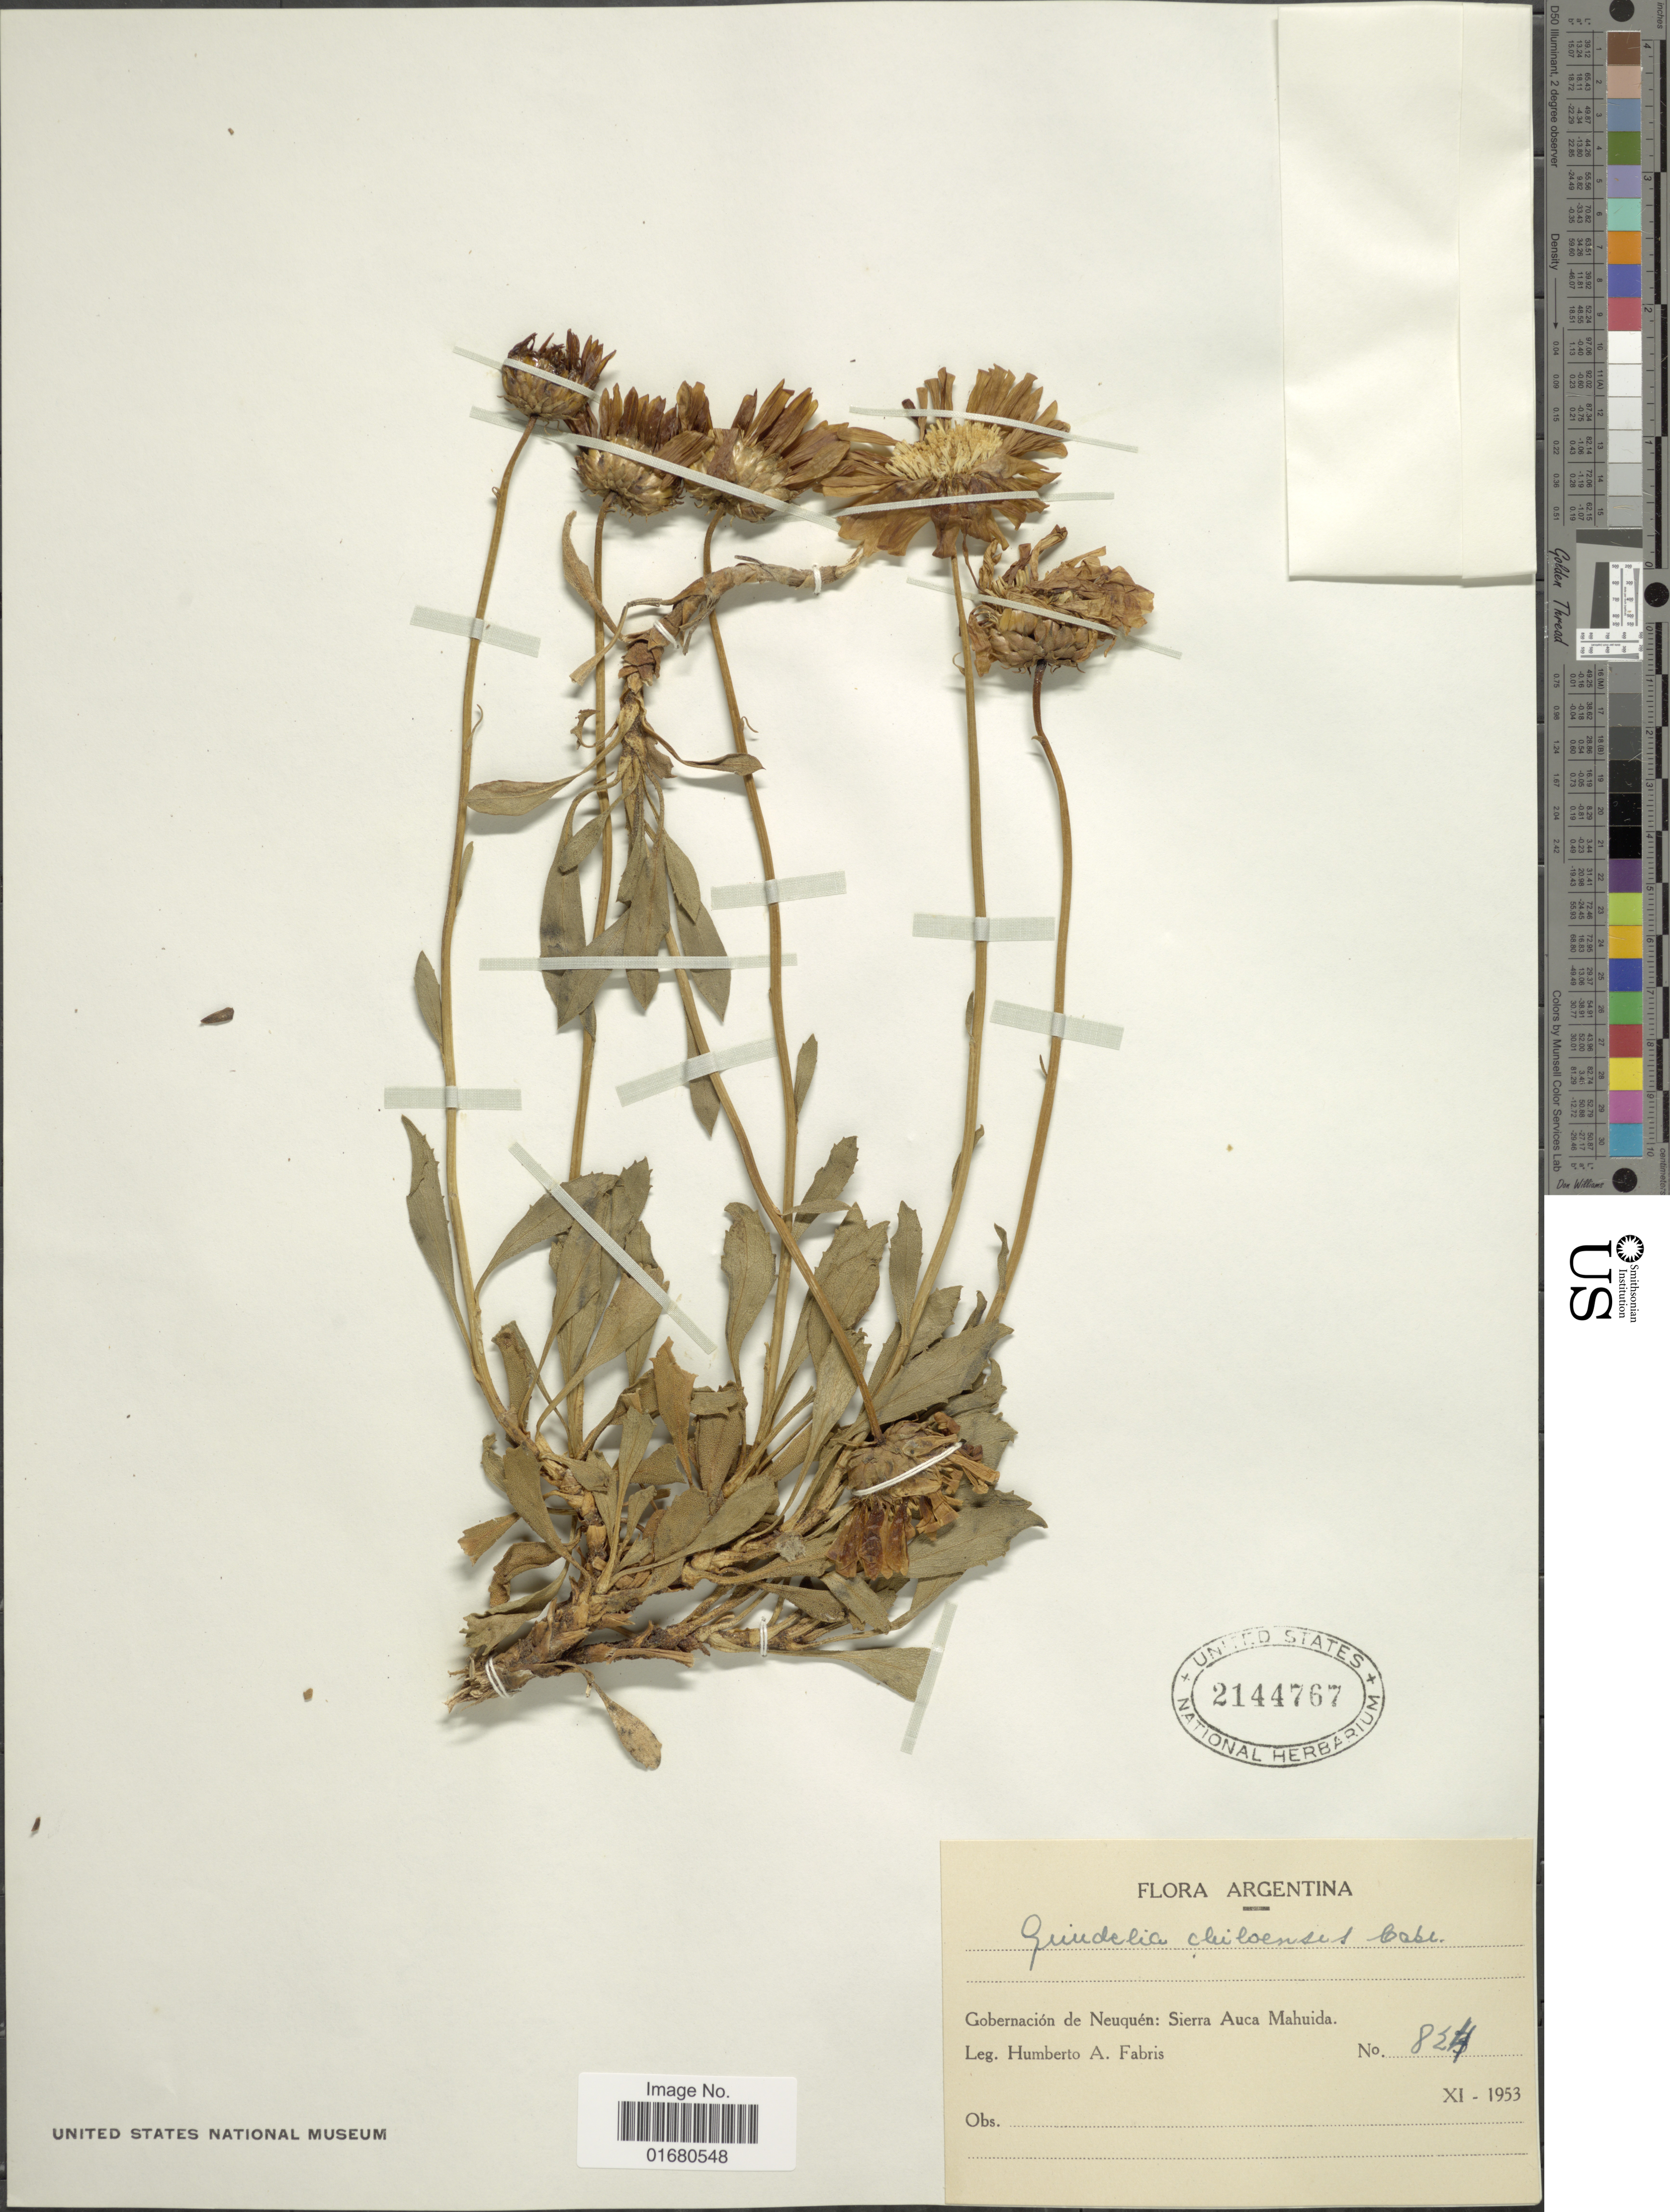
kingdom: Plantae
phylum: Tracheophyta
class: Magnoliopsida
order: Asterales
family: Asteraceae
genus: Grindelia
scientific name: Grindelia chiloensis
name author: (Cornel.) Cabrera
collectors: H. A. Fabris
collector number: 824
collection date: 1953-11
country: Argentina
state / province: Neuquen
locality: Gobernacion de Neuquen: Sierra Auca Mahuida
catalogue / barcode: US 2144767